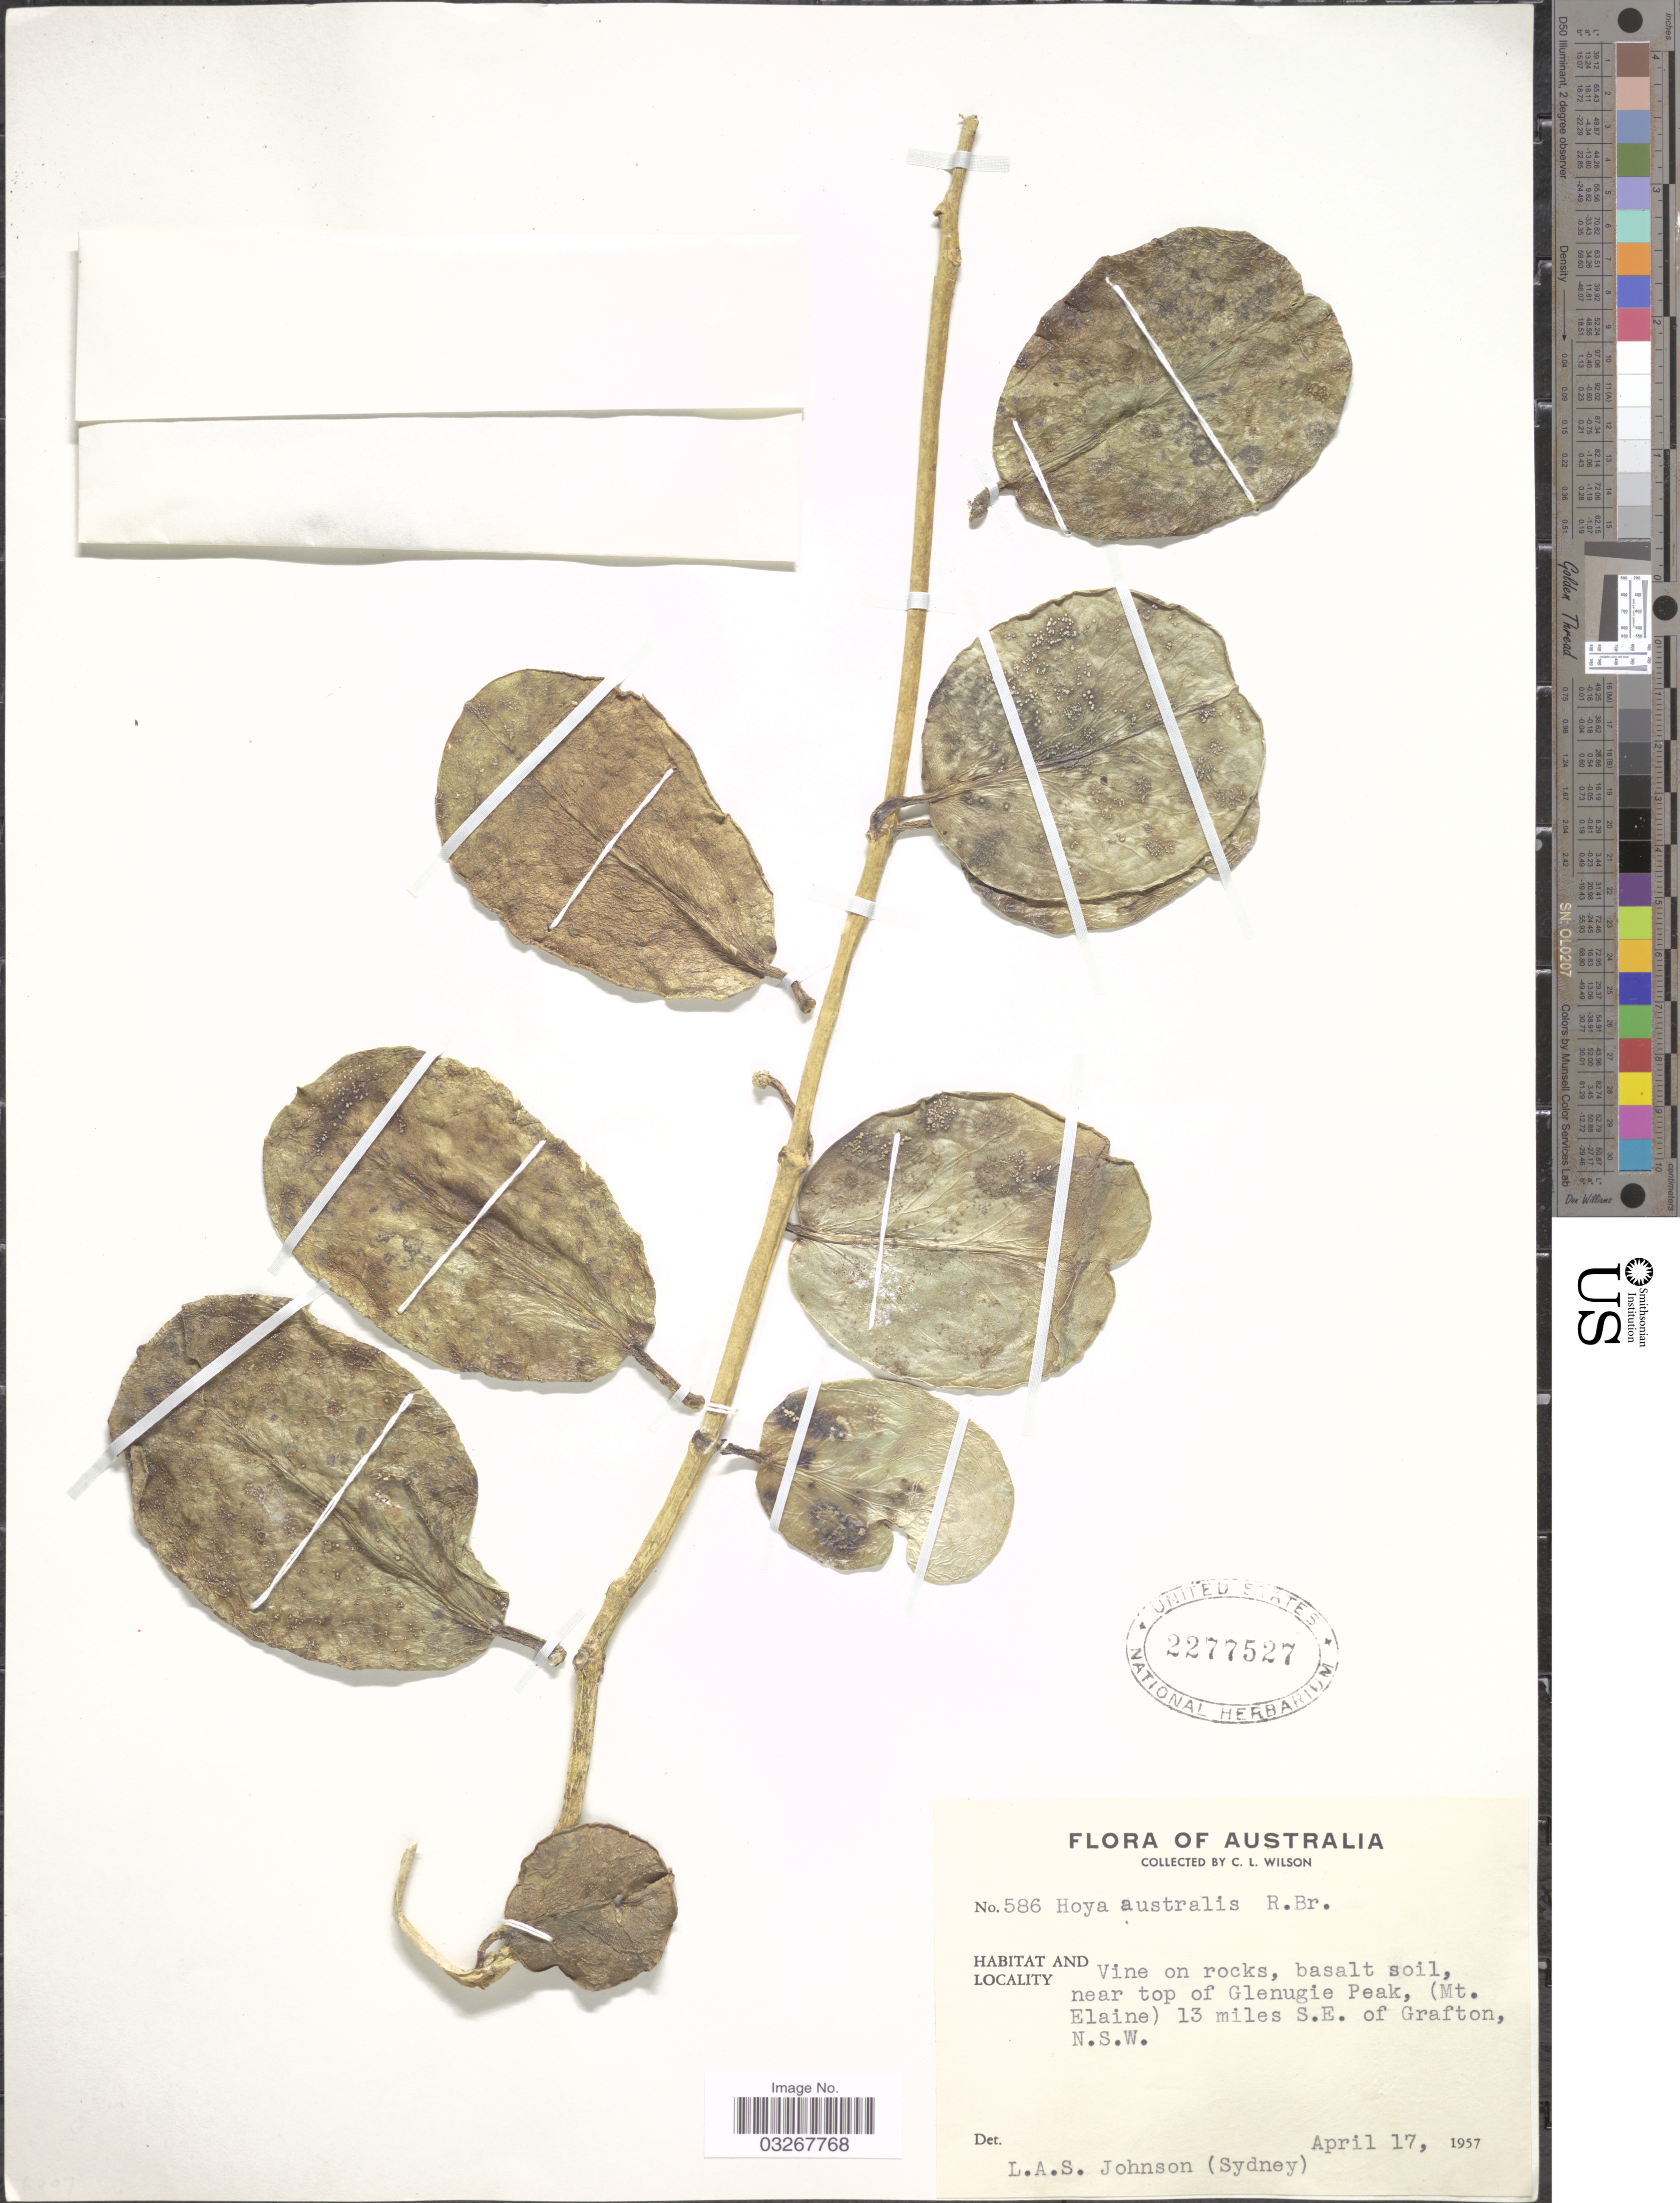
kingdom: Plantae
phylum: Tracheophyta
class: Magnoliopsida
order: Gentianales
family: Apocynaceae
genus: Hoya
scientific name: Hoya australis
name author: R. Br. ex J. Traill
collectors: C. L. Wilson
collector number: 586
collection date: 1957-04-17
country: Australia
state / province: New South Wales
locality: Near top of Glenugie Peak, (Mt. Elaine) 13 miles S. E. of Grafton, N. S. W.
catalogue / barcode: US 2277527